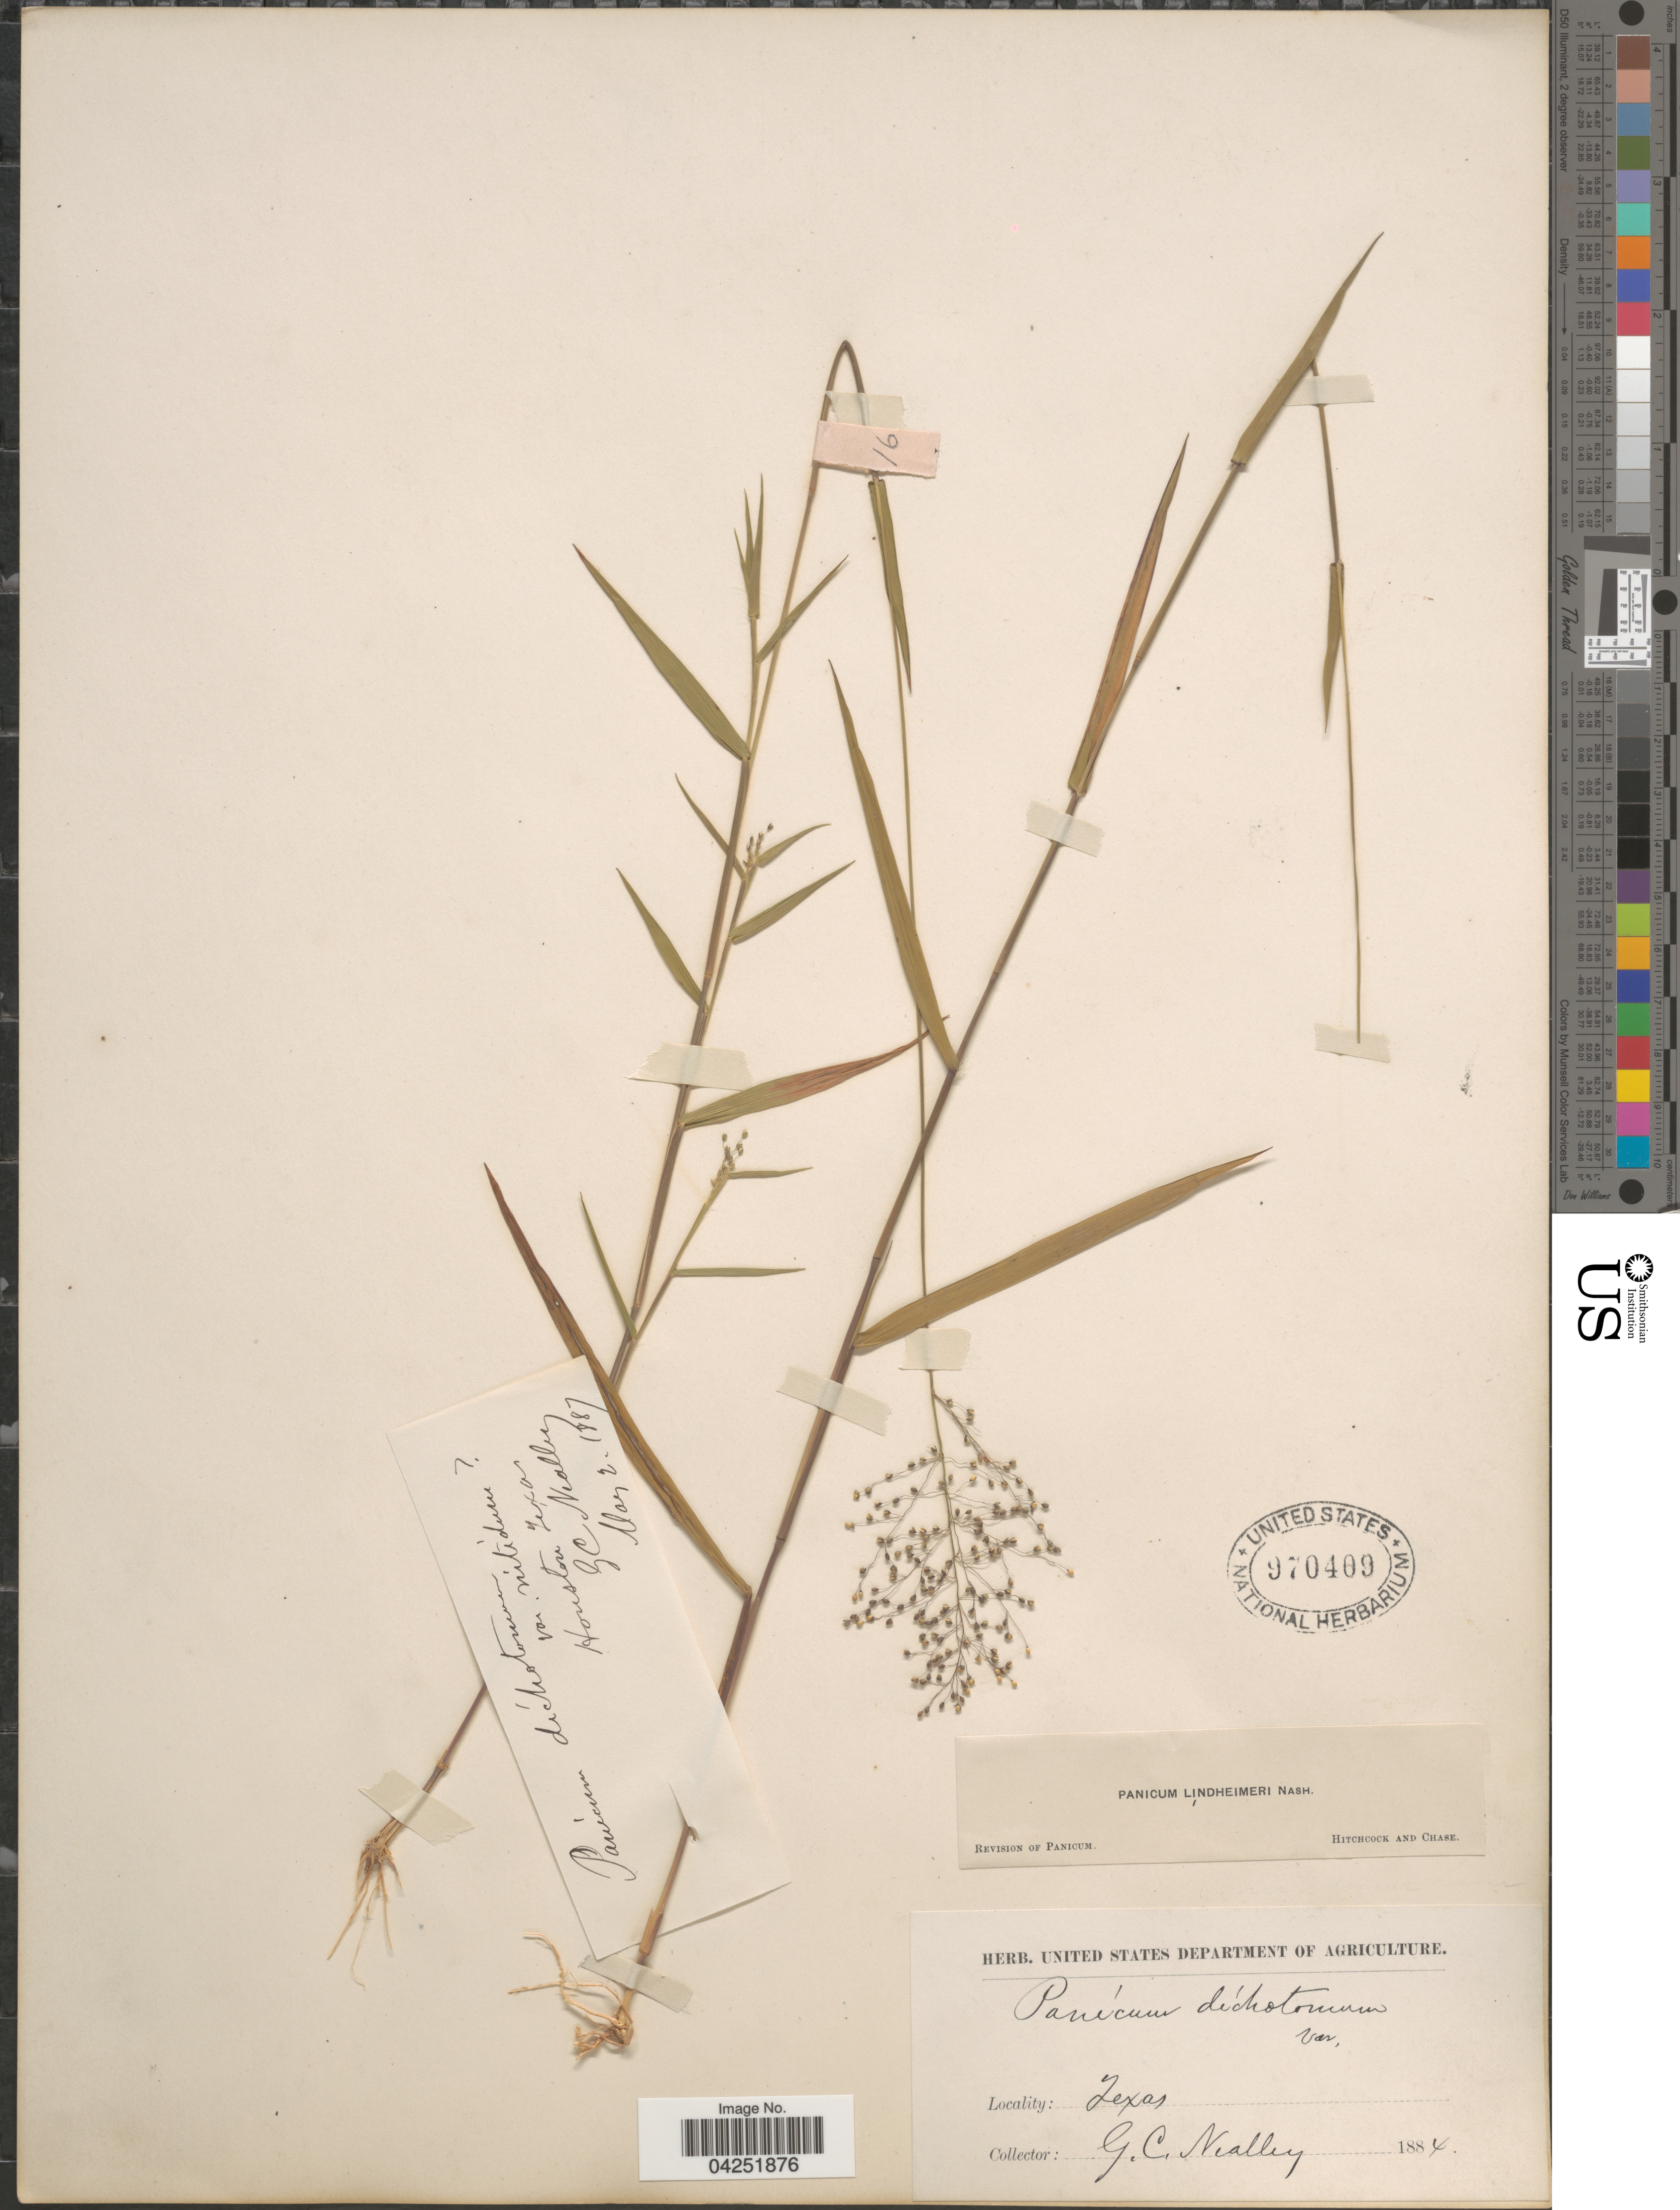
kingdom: Plantae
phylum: Tracheophyta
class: Liliopsida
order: Poales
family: Poaceae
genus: Dichanthelium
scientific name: Dichanthelium acuminatum var. lindheimeri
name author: (Nash) Gould & C.A. Clark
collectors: G. C. Nealley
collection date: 1884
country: United States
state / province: Texas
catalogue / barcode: US 970409